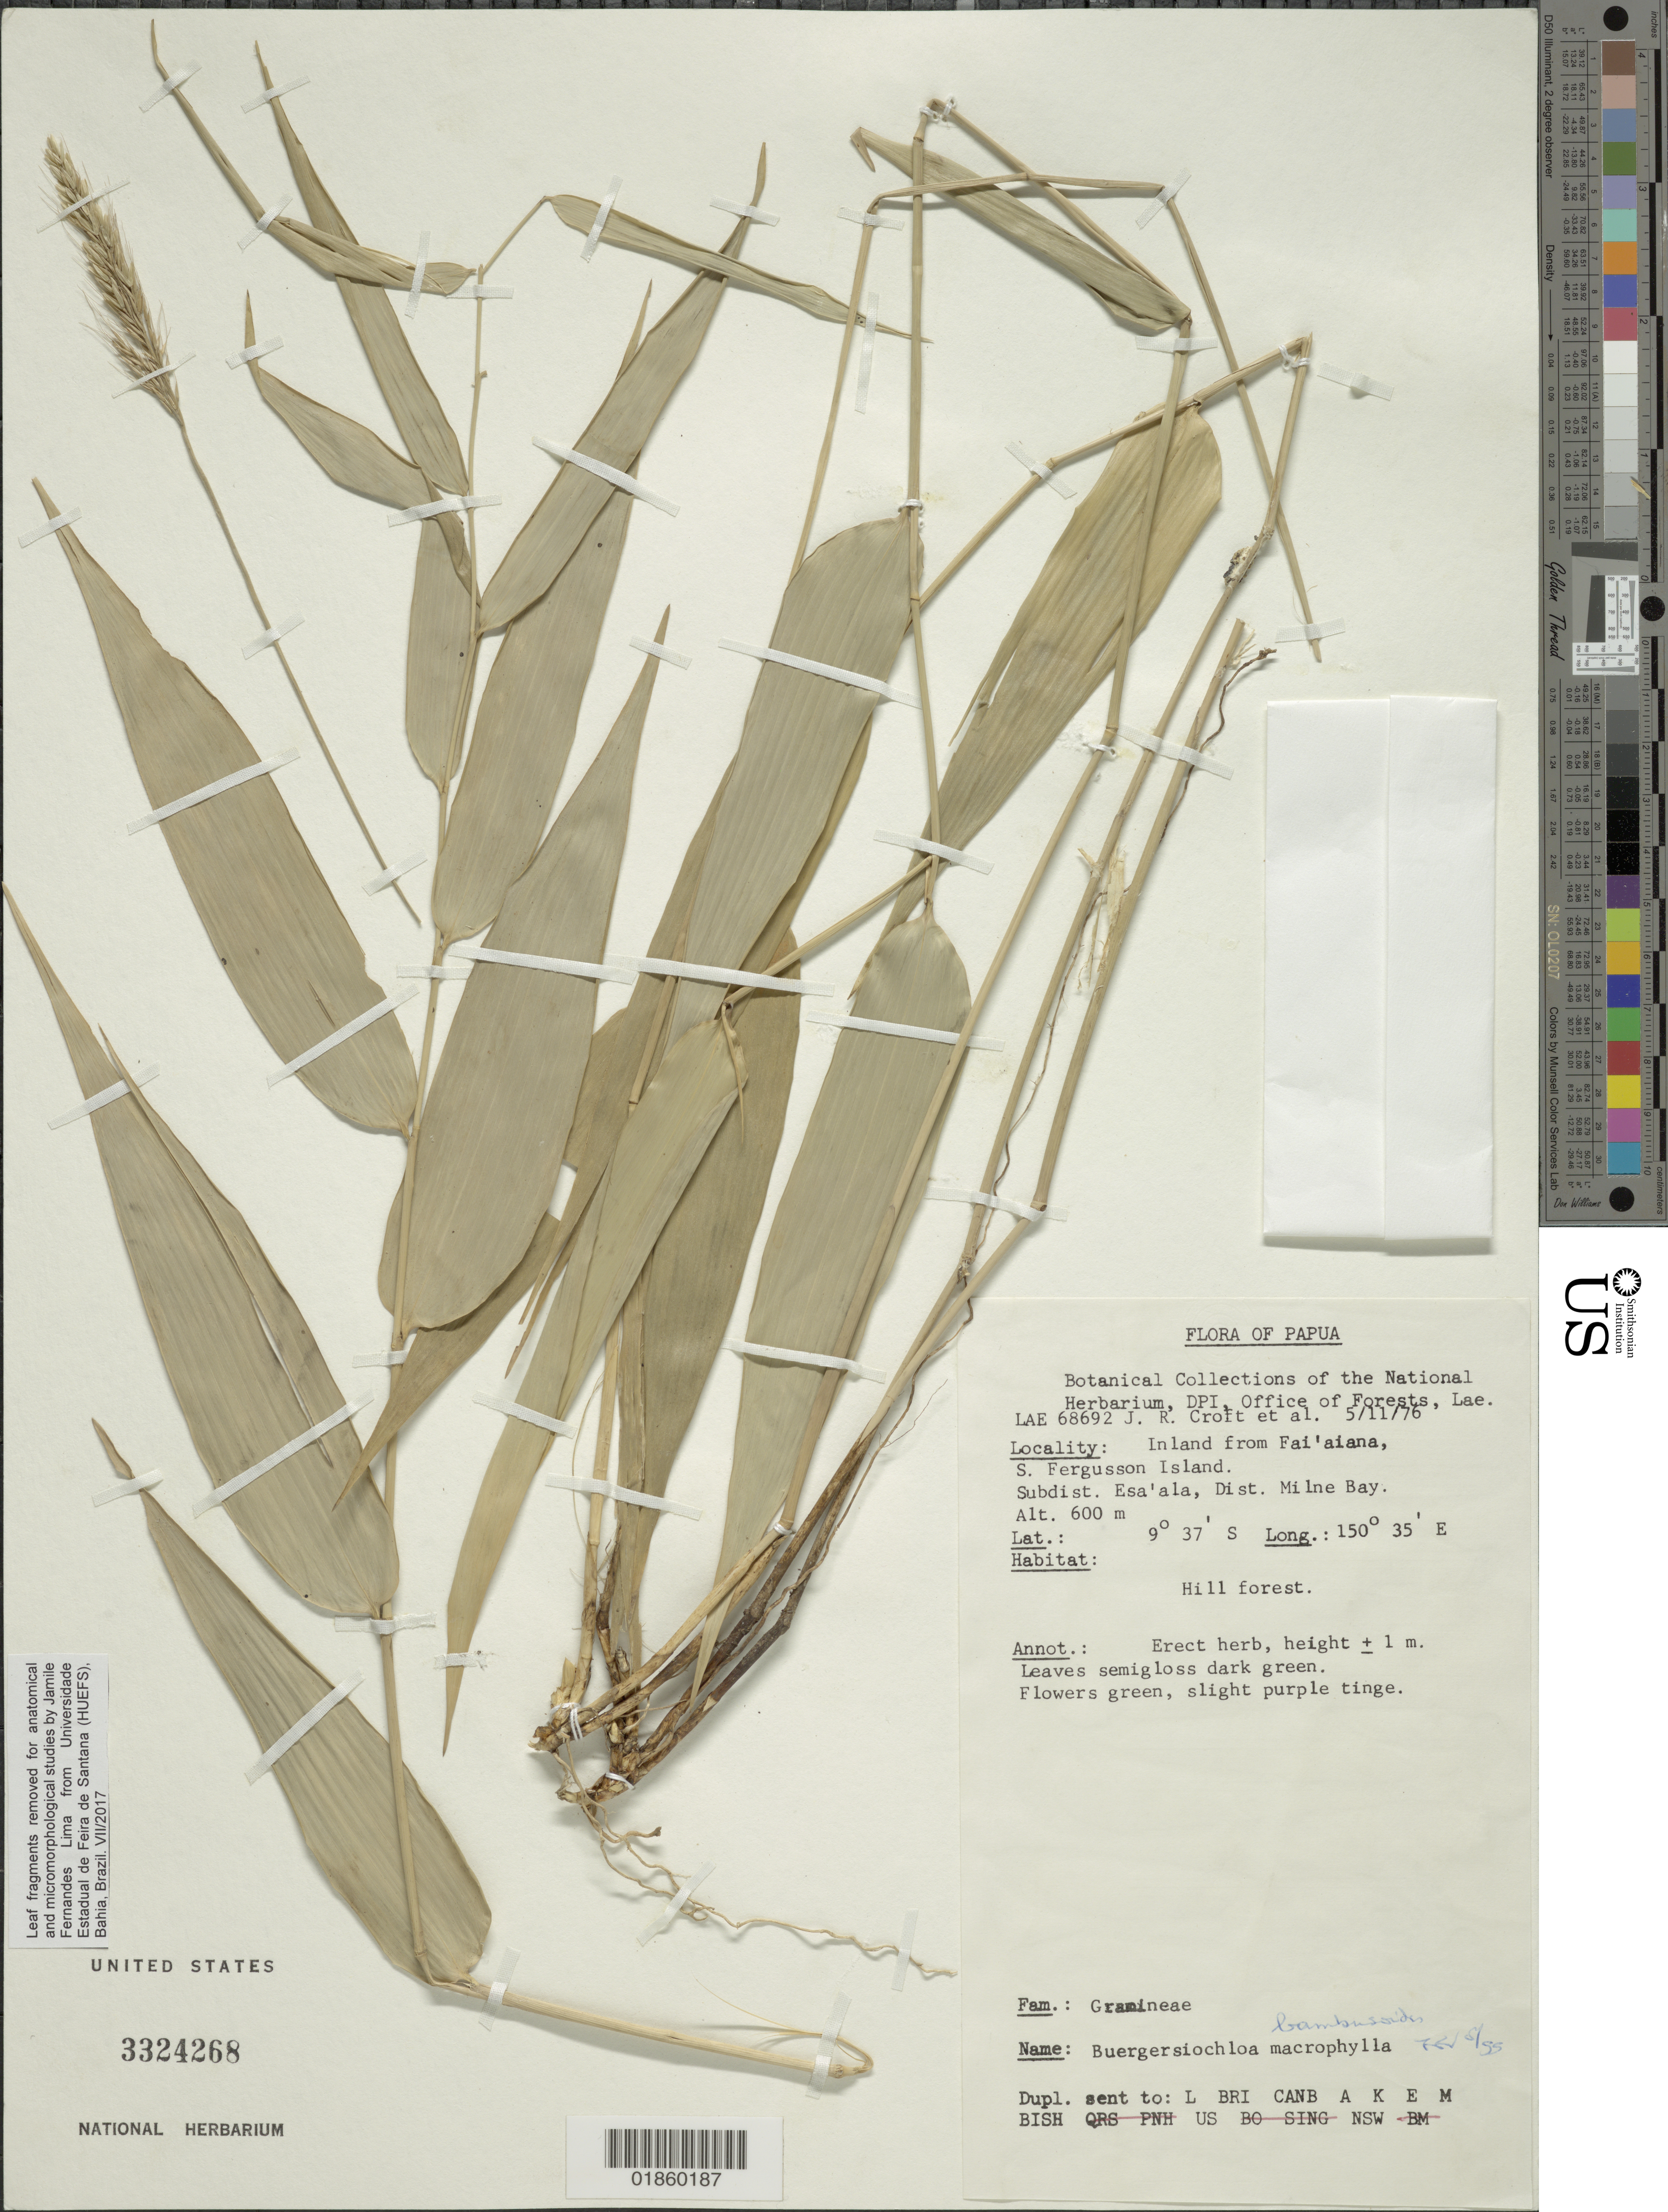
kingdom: Plantae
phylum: Tracheophyta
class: Liliopsida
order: Poales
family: Poaceae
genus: Buergersiochloa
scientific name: Buergersiochloa bambusoides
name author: Pilg.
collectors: J. R. Croft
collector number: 68692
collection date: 1976-05-11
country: Papua New Guinea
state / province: Milne Bay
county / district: Esa'ala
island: Fergusson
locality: Inland from Fai'aiana, S. Ferguson Island. Subdist. Esa' ala, Dist. Milene Bay.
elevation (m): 600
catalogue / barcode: US 3324268